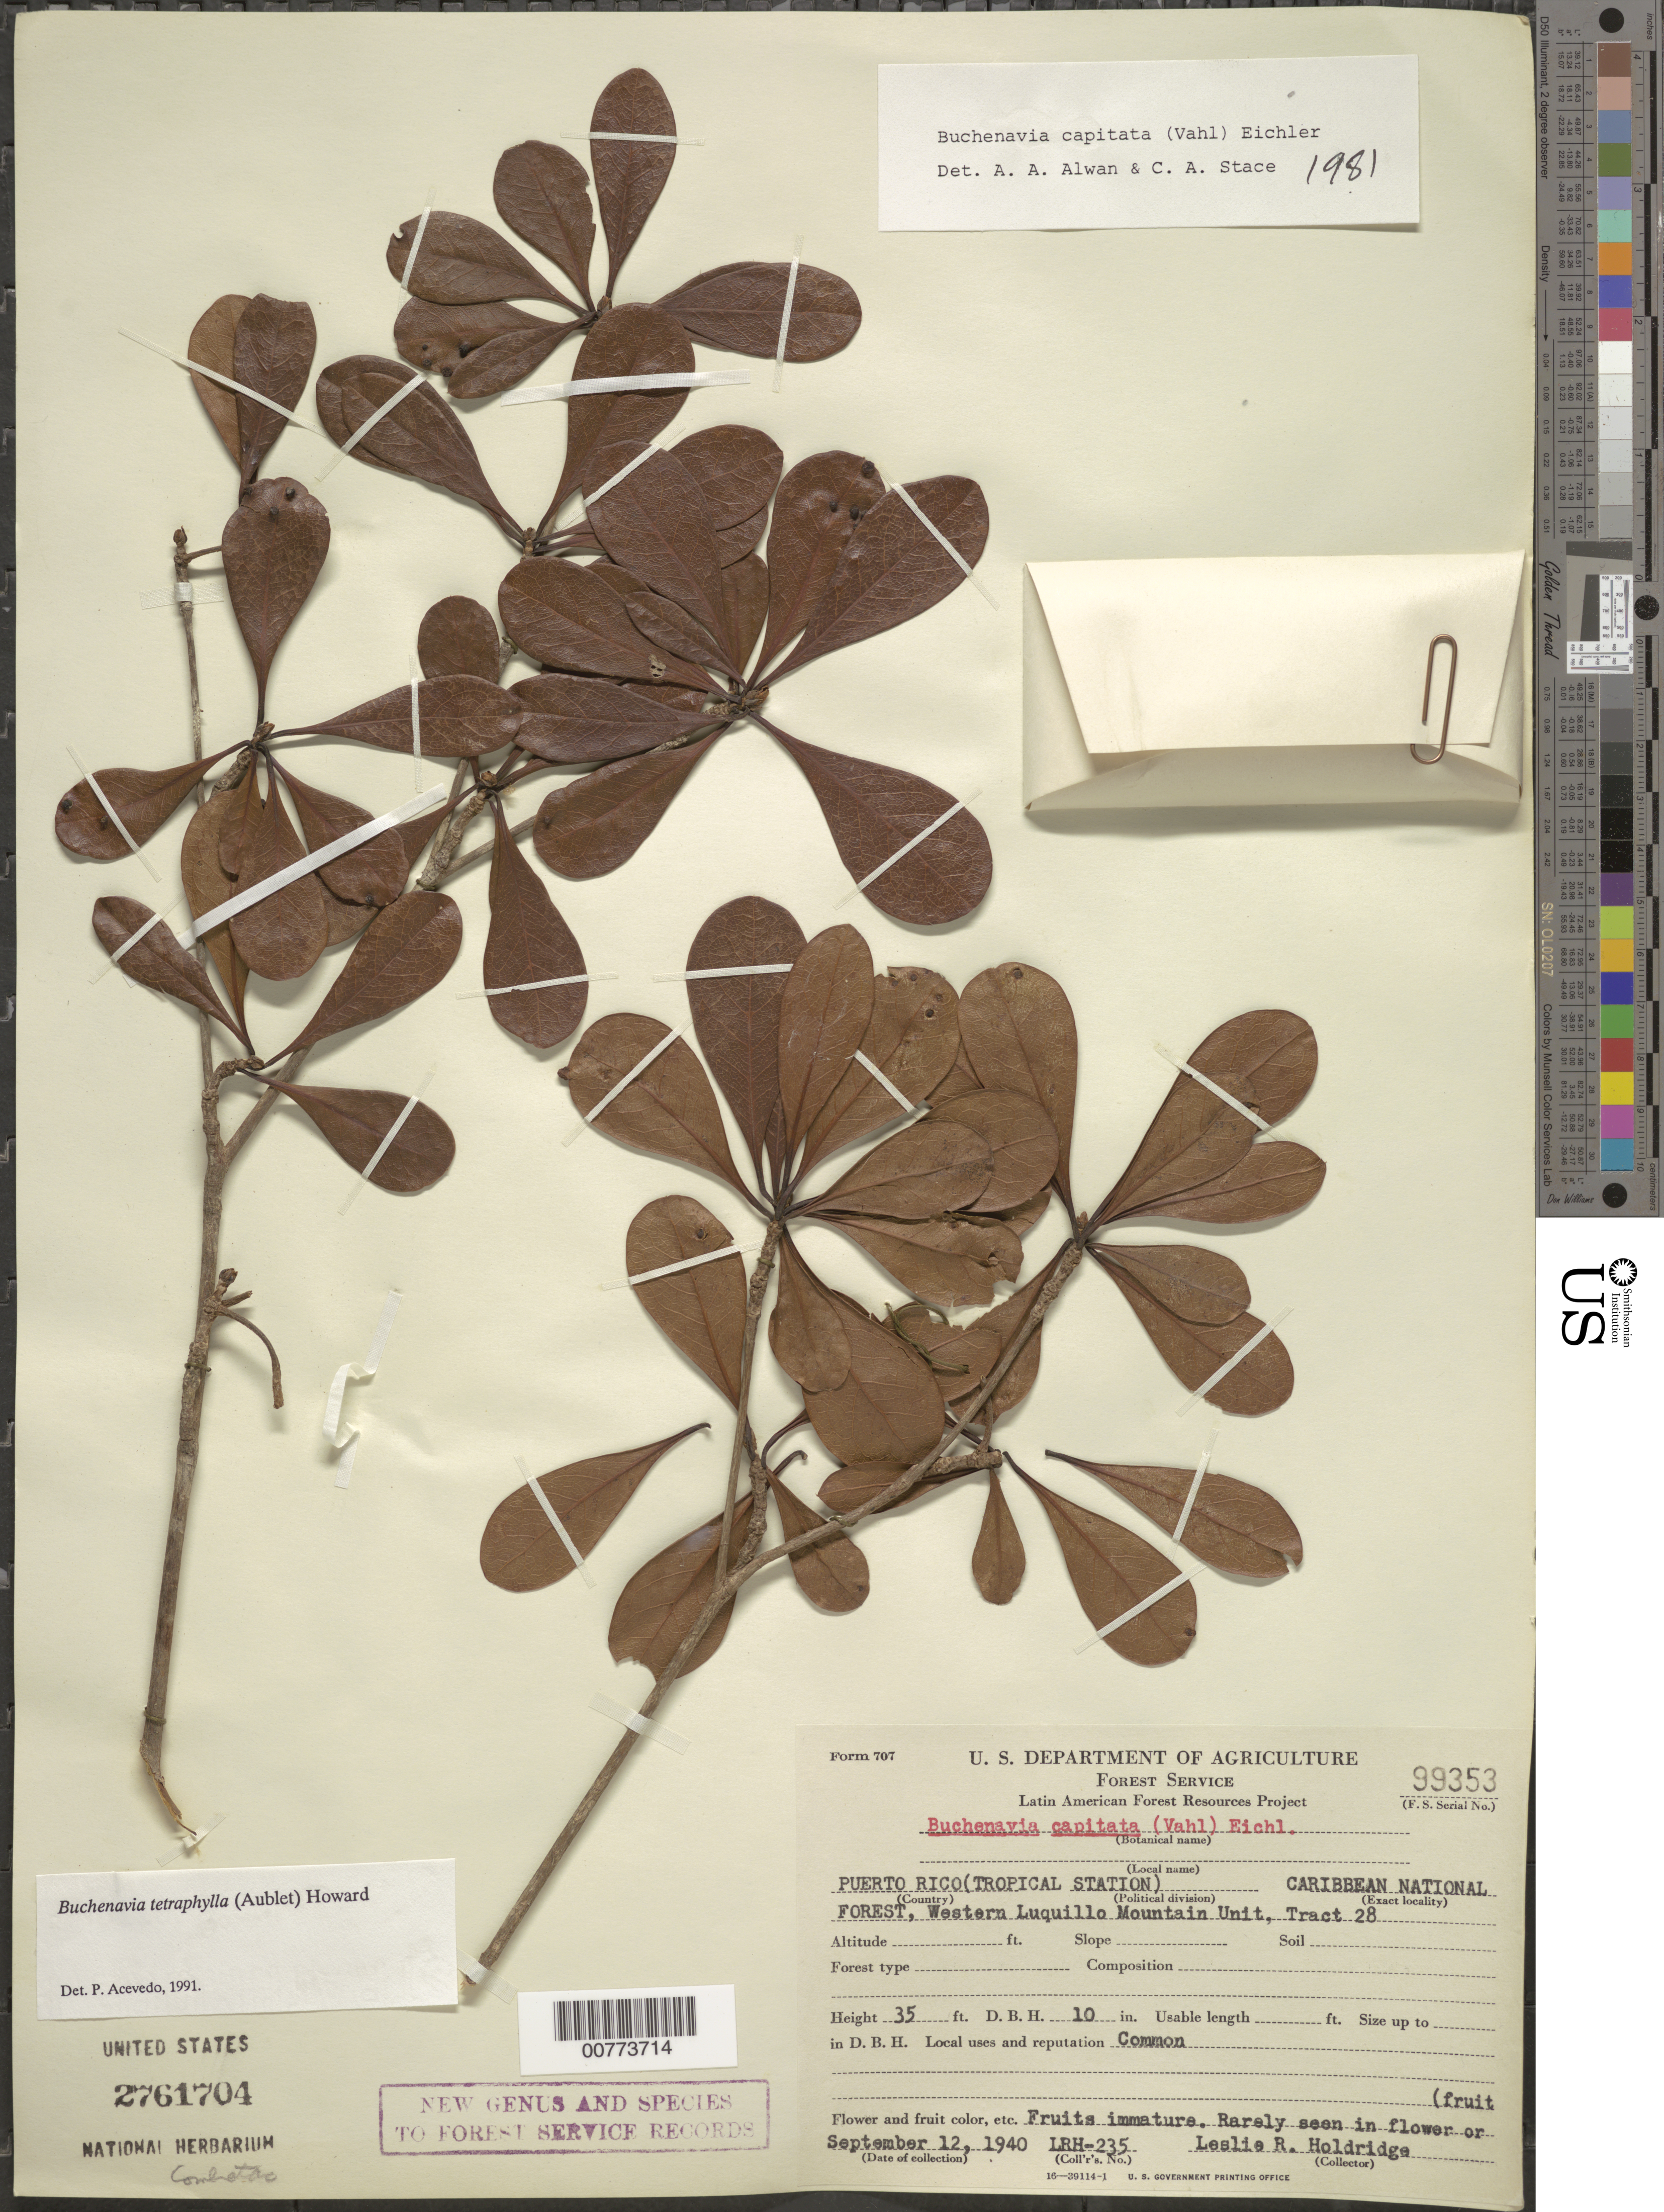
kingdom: Plantae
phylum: Tracheophyta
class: Magnoliopsida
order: Myrtales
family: Combretaceae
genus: Terminalia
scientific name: Terminalia tetraphylla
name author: (Aubl.) Gere & Boatwr.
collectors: L. Holdridge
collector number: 235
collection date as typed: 12 Sep 1940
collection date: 1940-09-12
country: Puerto Rico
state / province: Luquillo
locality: Luquillo, Caribbean National Forest, El Verde Field Station, tract 28.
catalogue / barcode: US 2761704